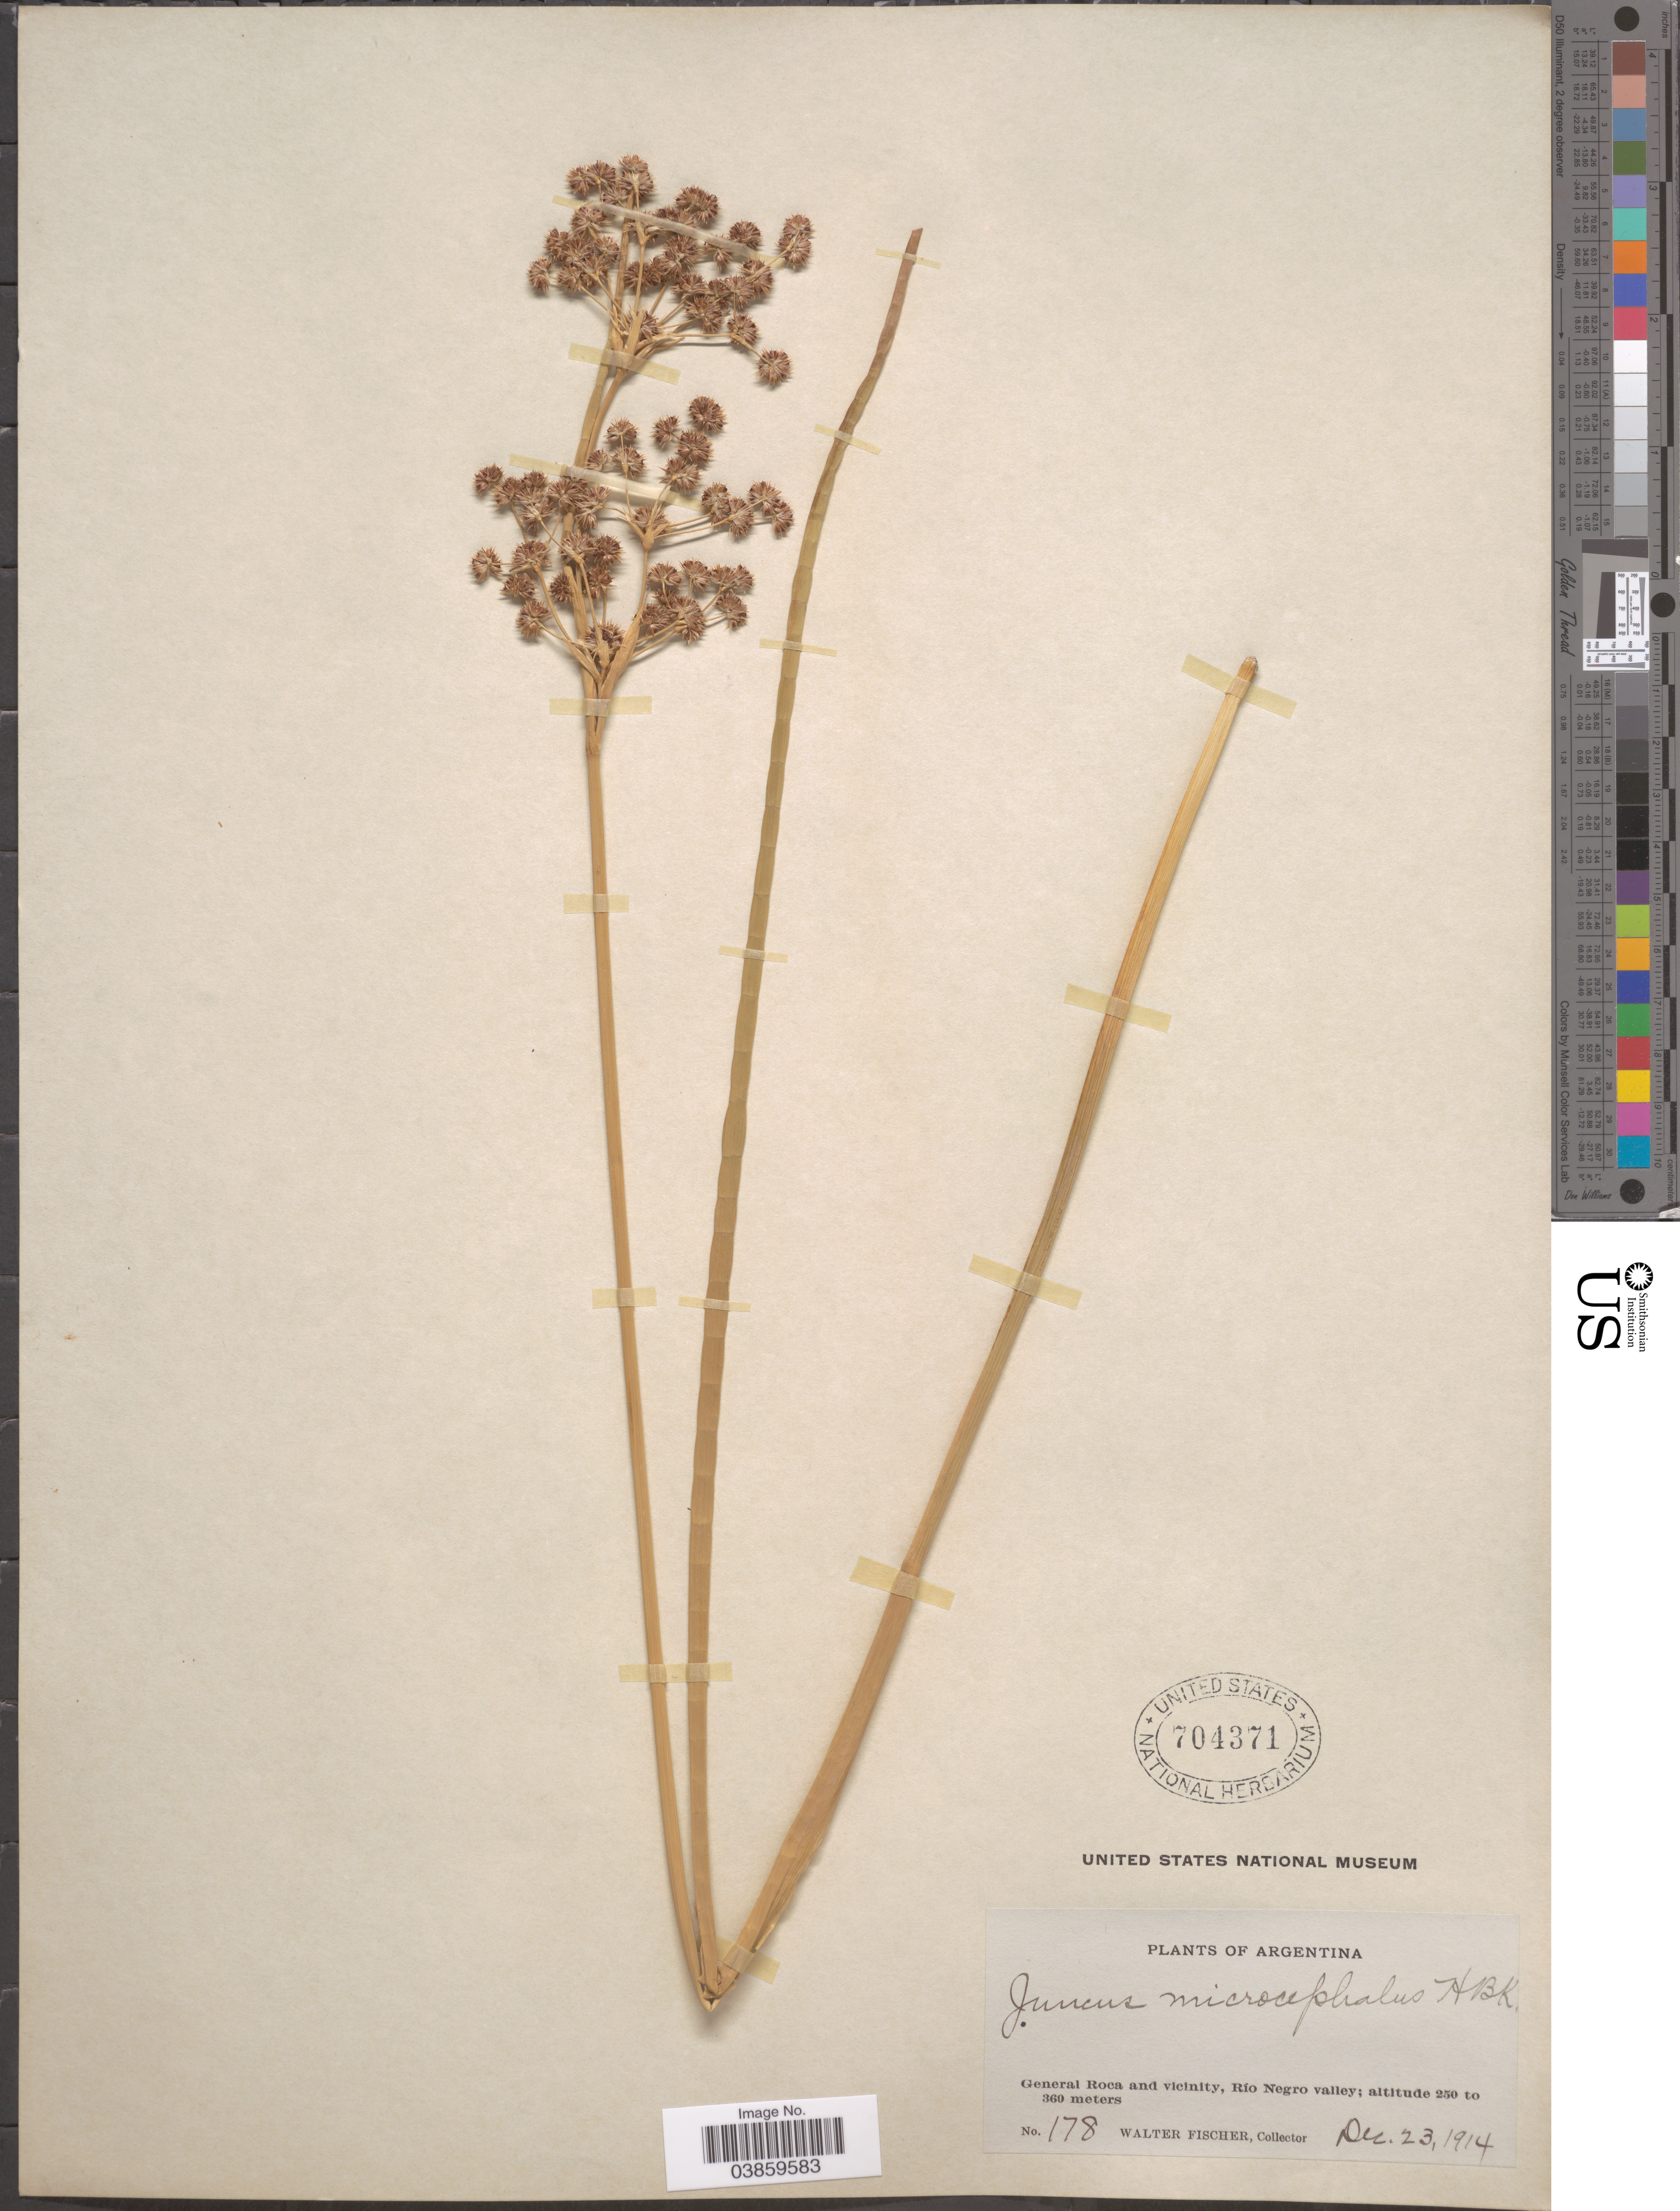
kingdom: Plantae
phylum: Tracheophyta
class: Liliopsida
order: Poales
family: Juncaceae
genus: Juncus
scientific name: Juncus microcephalus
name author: Kunth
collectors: W. Fischer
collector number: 178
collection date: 1914-12-23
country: Argentina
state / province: Rio Negro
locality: General Roca and vicinity, Río Negro valley.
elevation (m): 250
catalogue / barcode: US 704371